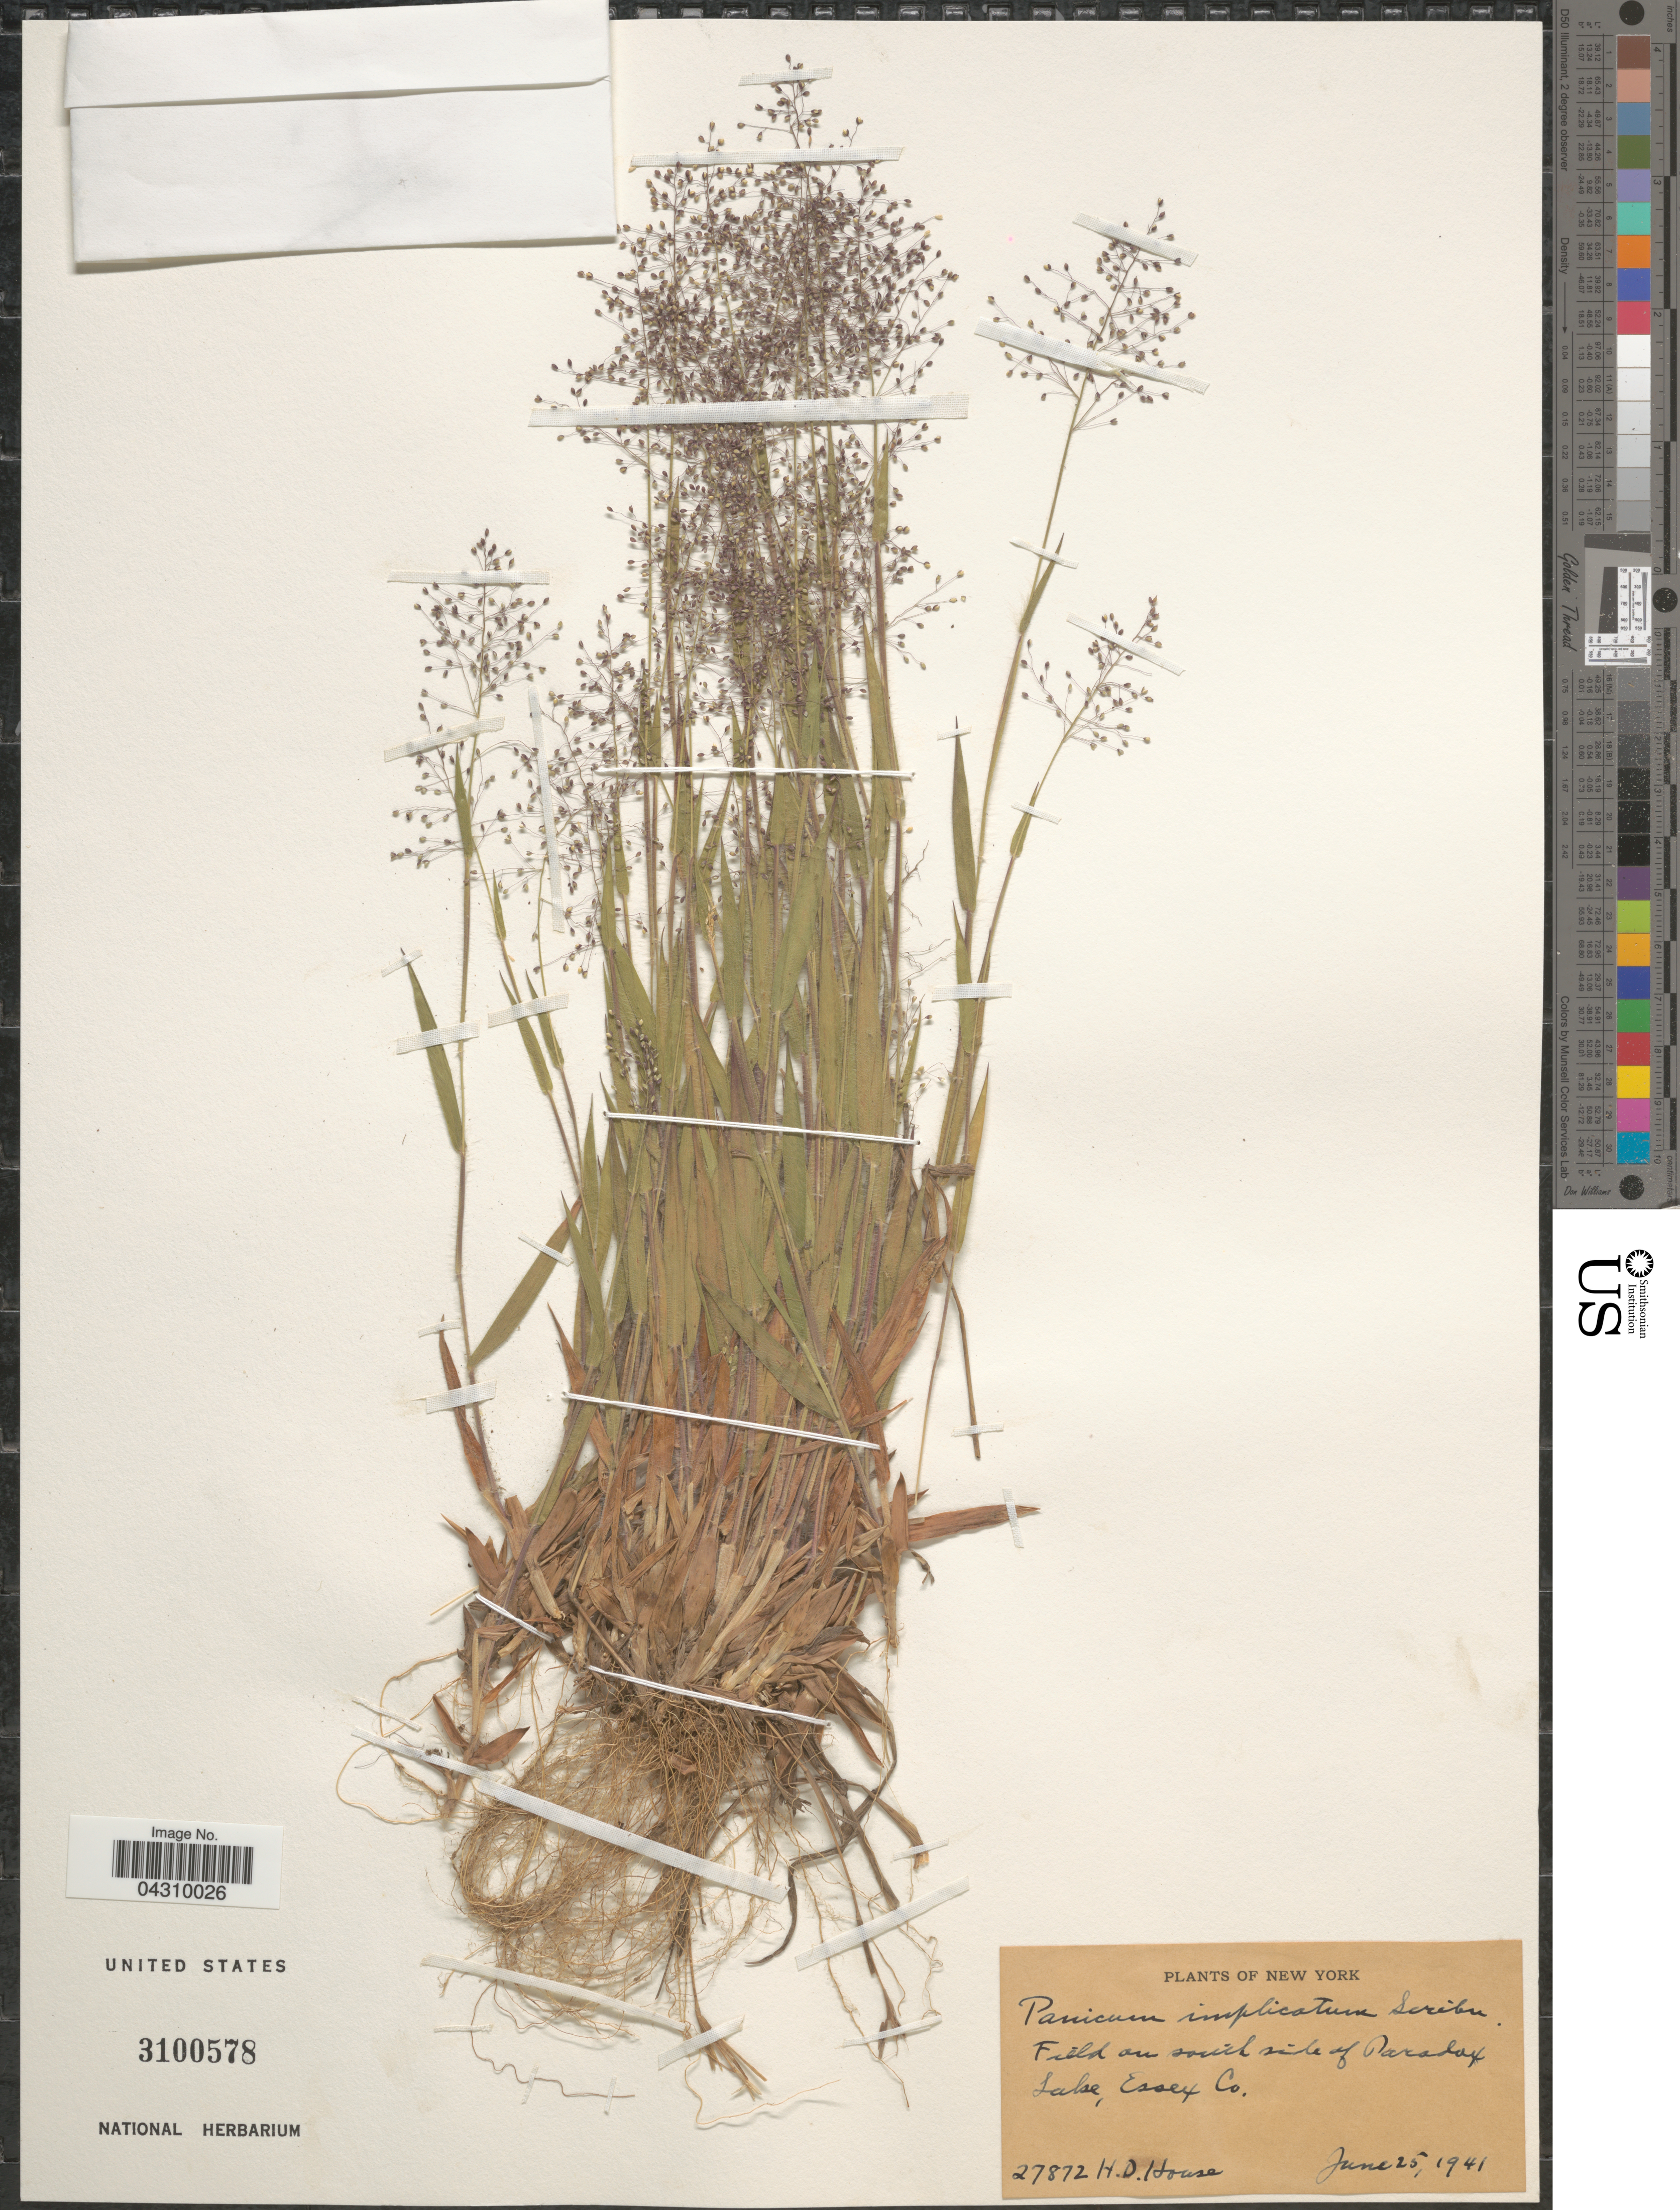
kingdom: Plantae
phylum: Tracheophyta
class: Liliopsida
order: Poales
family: Poaceae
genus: Dichanthelium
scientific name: Dichanthelium acuminatum var. acuminatum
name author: (Sw.) Gould & C.A. Clark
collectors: H. D. House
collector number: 27872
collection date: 1941-06-25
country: United States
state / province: New York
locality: Field on south side of Paradox Lake, Essex Co.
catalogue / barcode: US 3100578